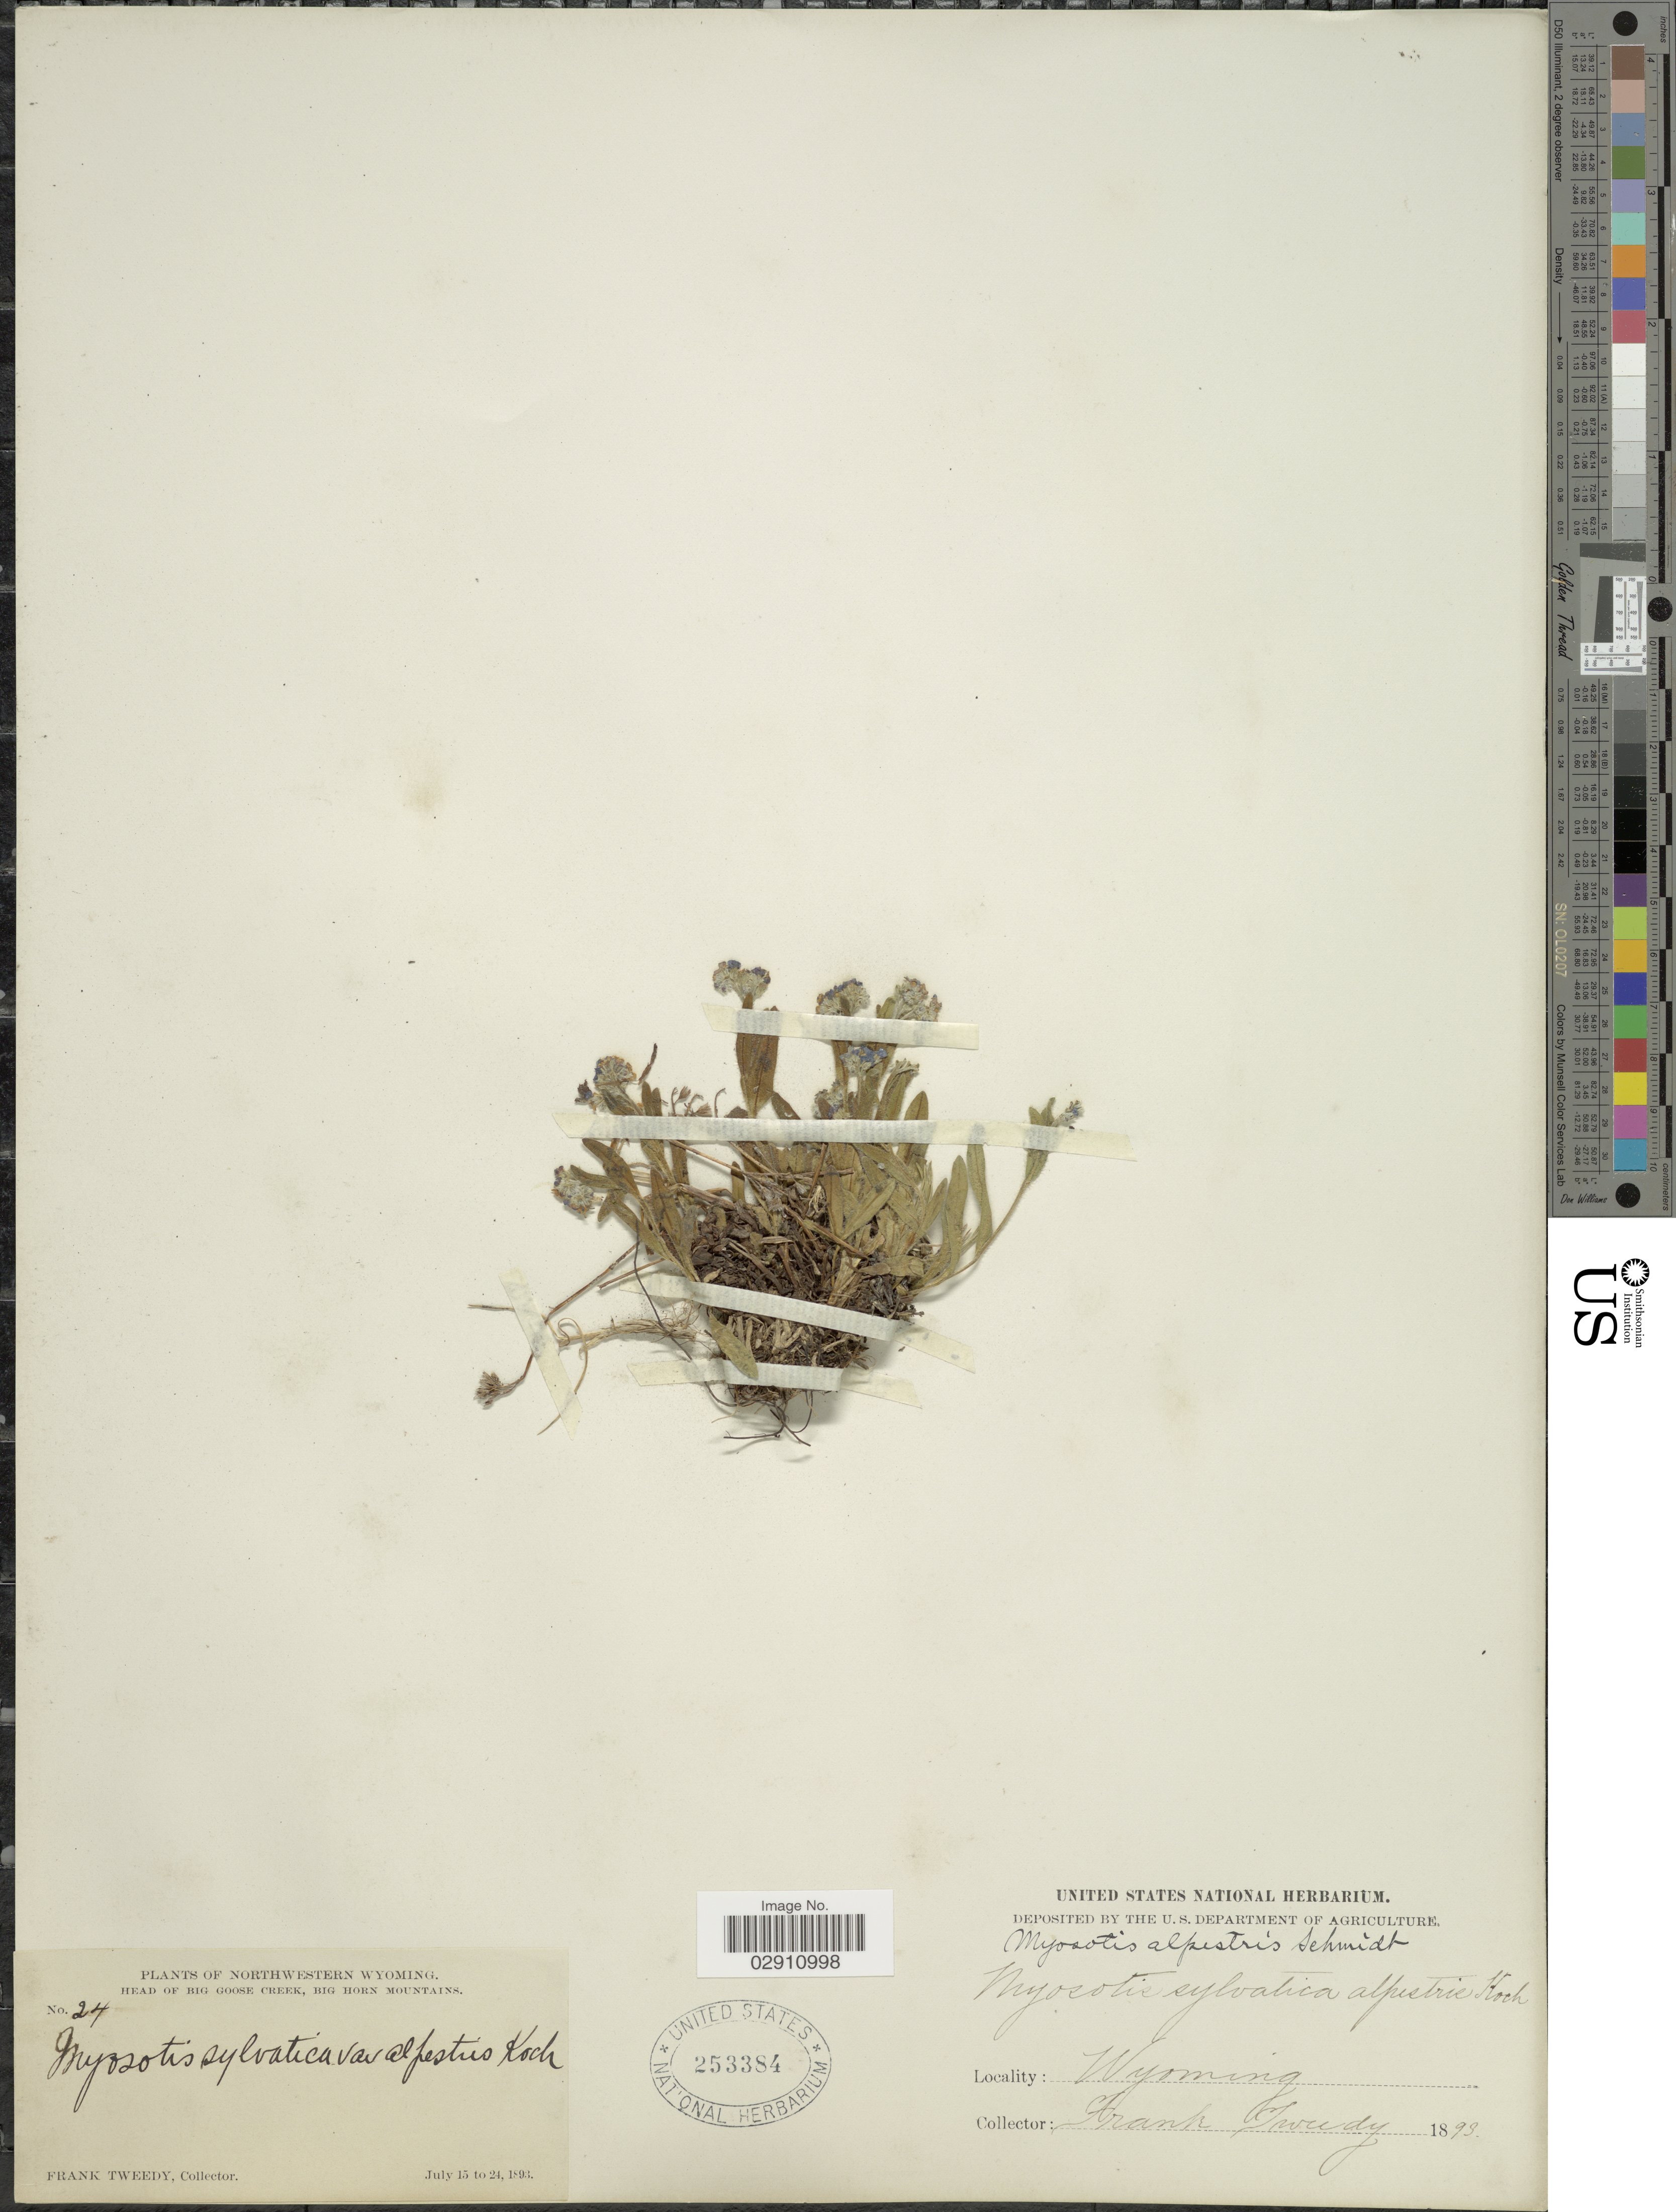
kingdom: Plantae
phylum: Tracheophyta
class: Magnoliopsida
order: Boraginales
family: Boraginaceae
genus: Myosotis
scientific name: Myosotis alpestris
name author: F.W. Schmidt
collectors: F. Tweedy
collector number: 24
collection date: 1893-07-15/1893-07-24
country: United States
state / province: Wyoming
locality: Northwestern Wyoming. Head of Big Goose Creek, Big Horn Mountains.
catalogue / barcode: US 253384